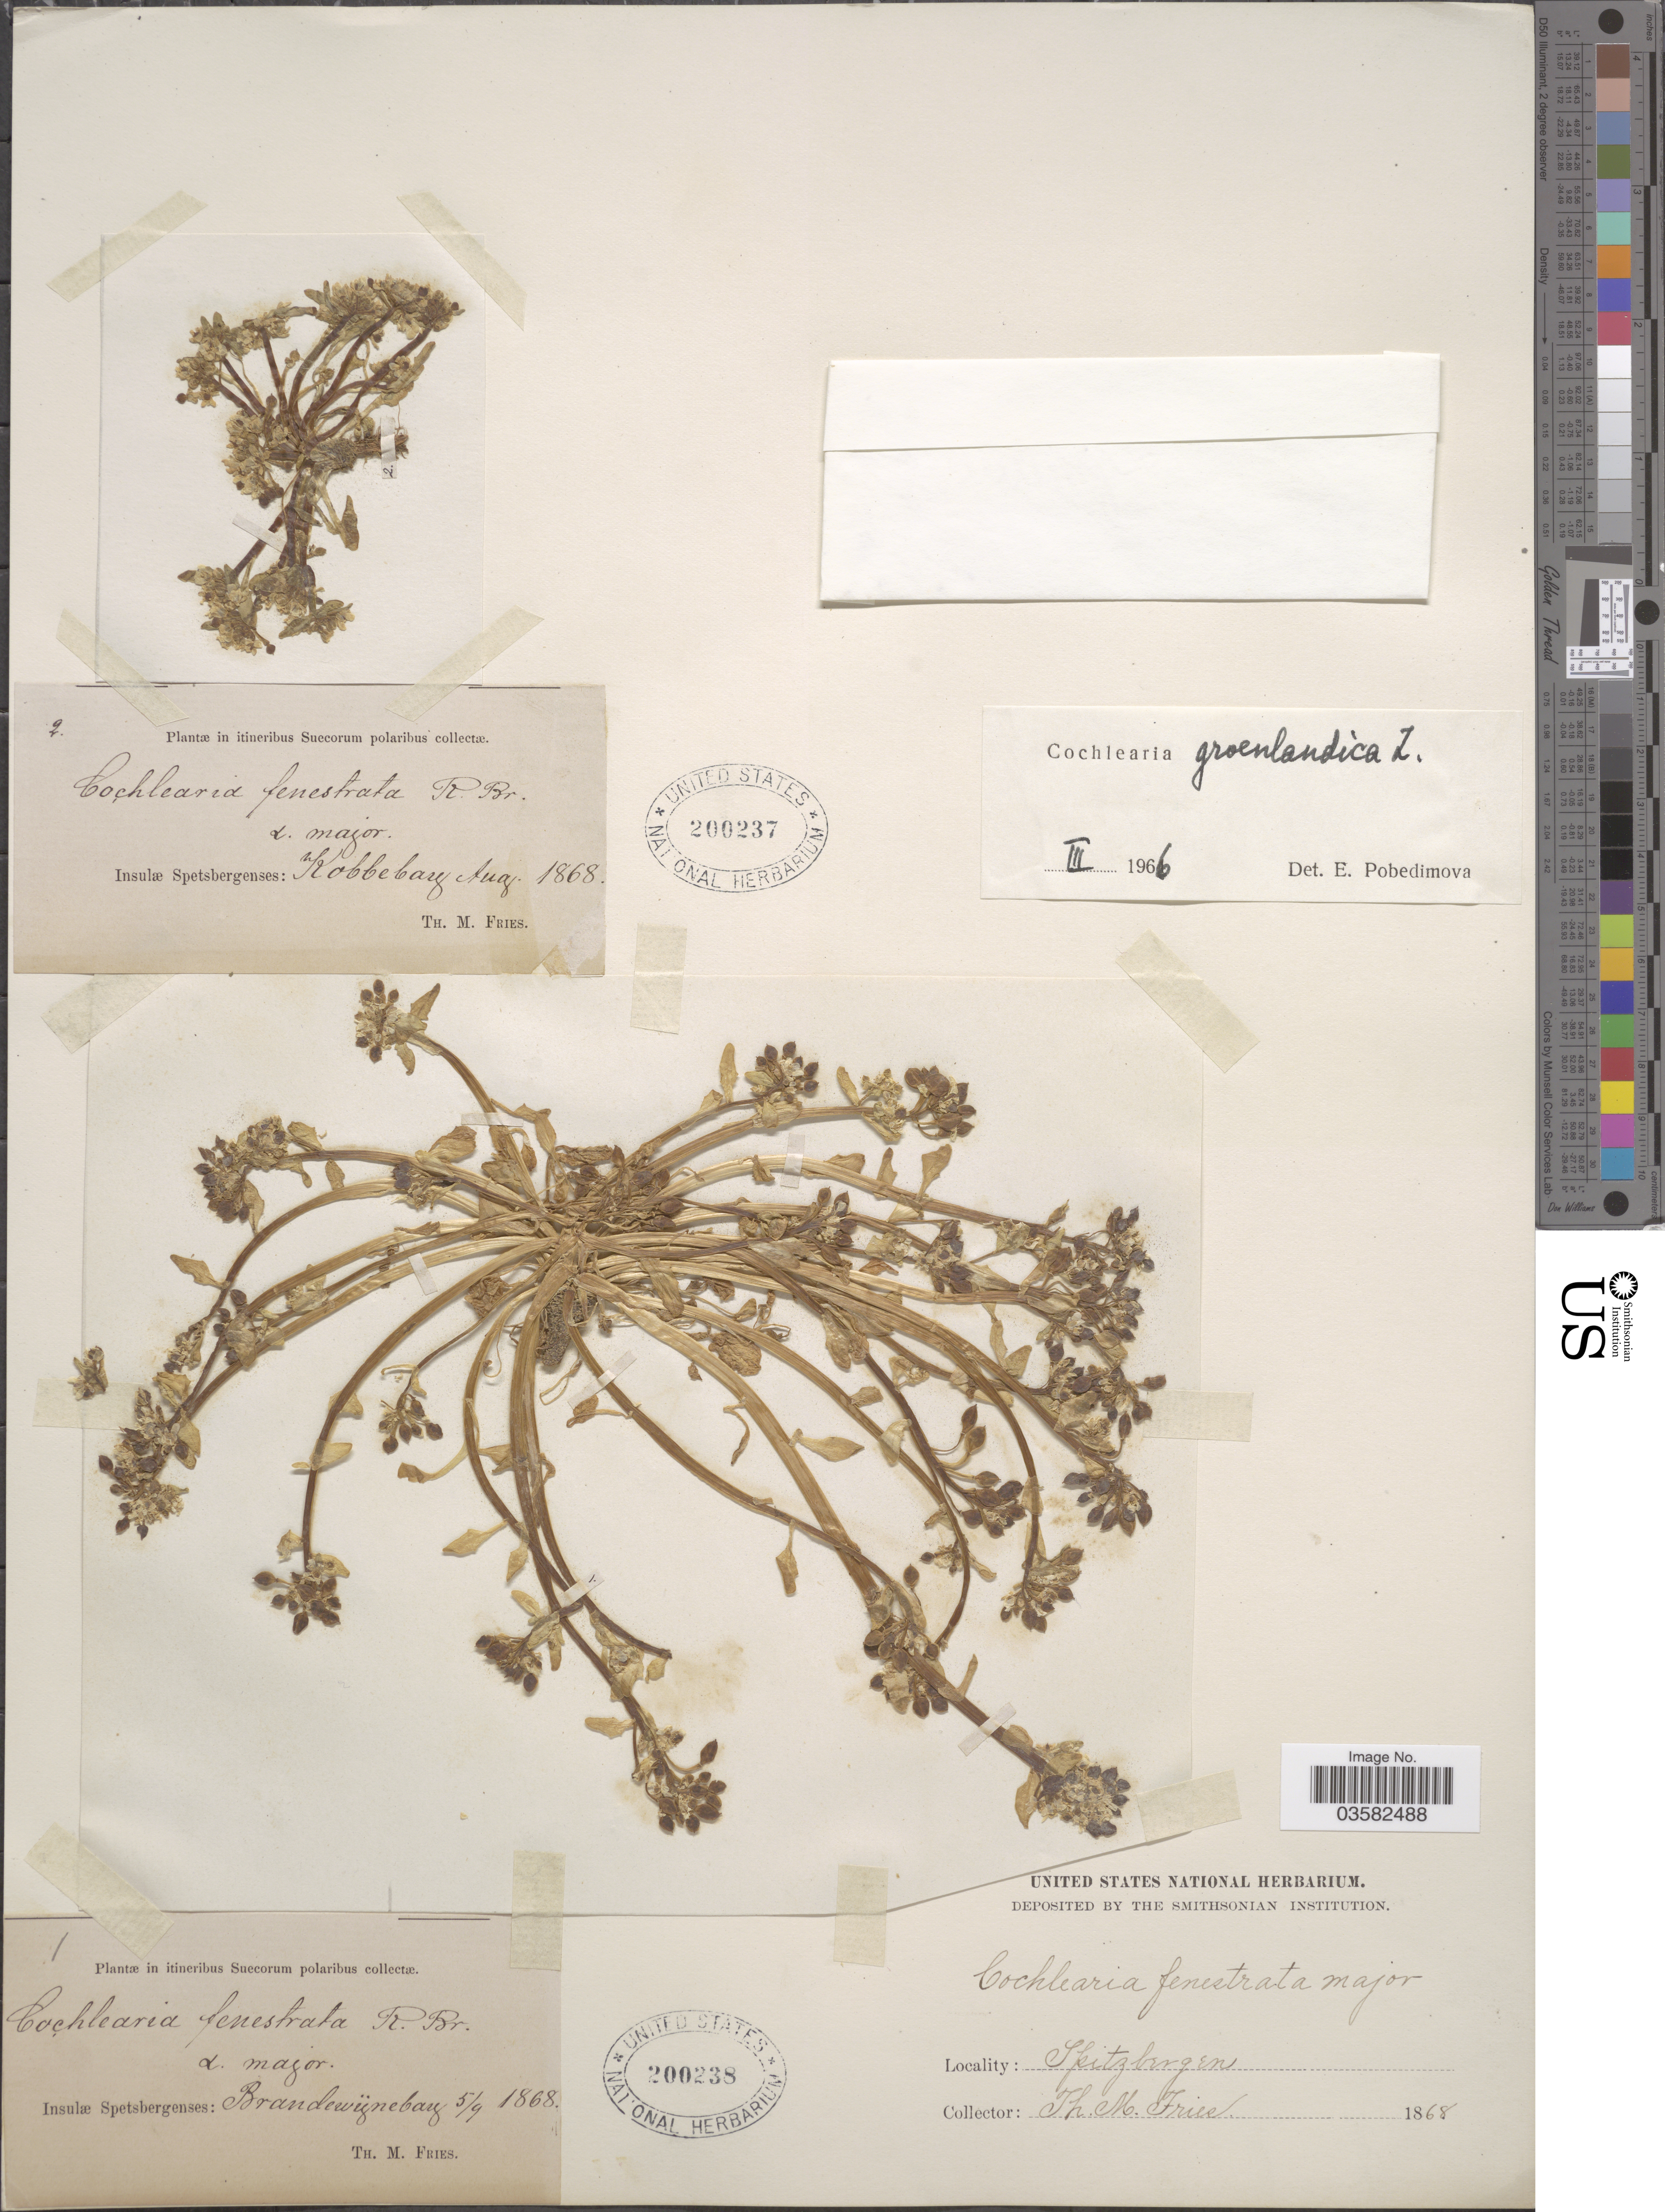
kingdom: Plantae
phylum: Tracheophyta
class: Magnoliopsida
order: Brassicales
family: Brassicaceae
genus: Cochlearia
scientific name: Cochlearia groenlandica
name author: L.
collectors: T. Fries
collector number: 1?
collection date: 1868-09-05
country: Norway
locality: In itineribus Suecorum polaribus. Insulæ Spetsbergenses: Brandenwijnebay. Spitzbergen.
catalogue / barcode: US 200238-2